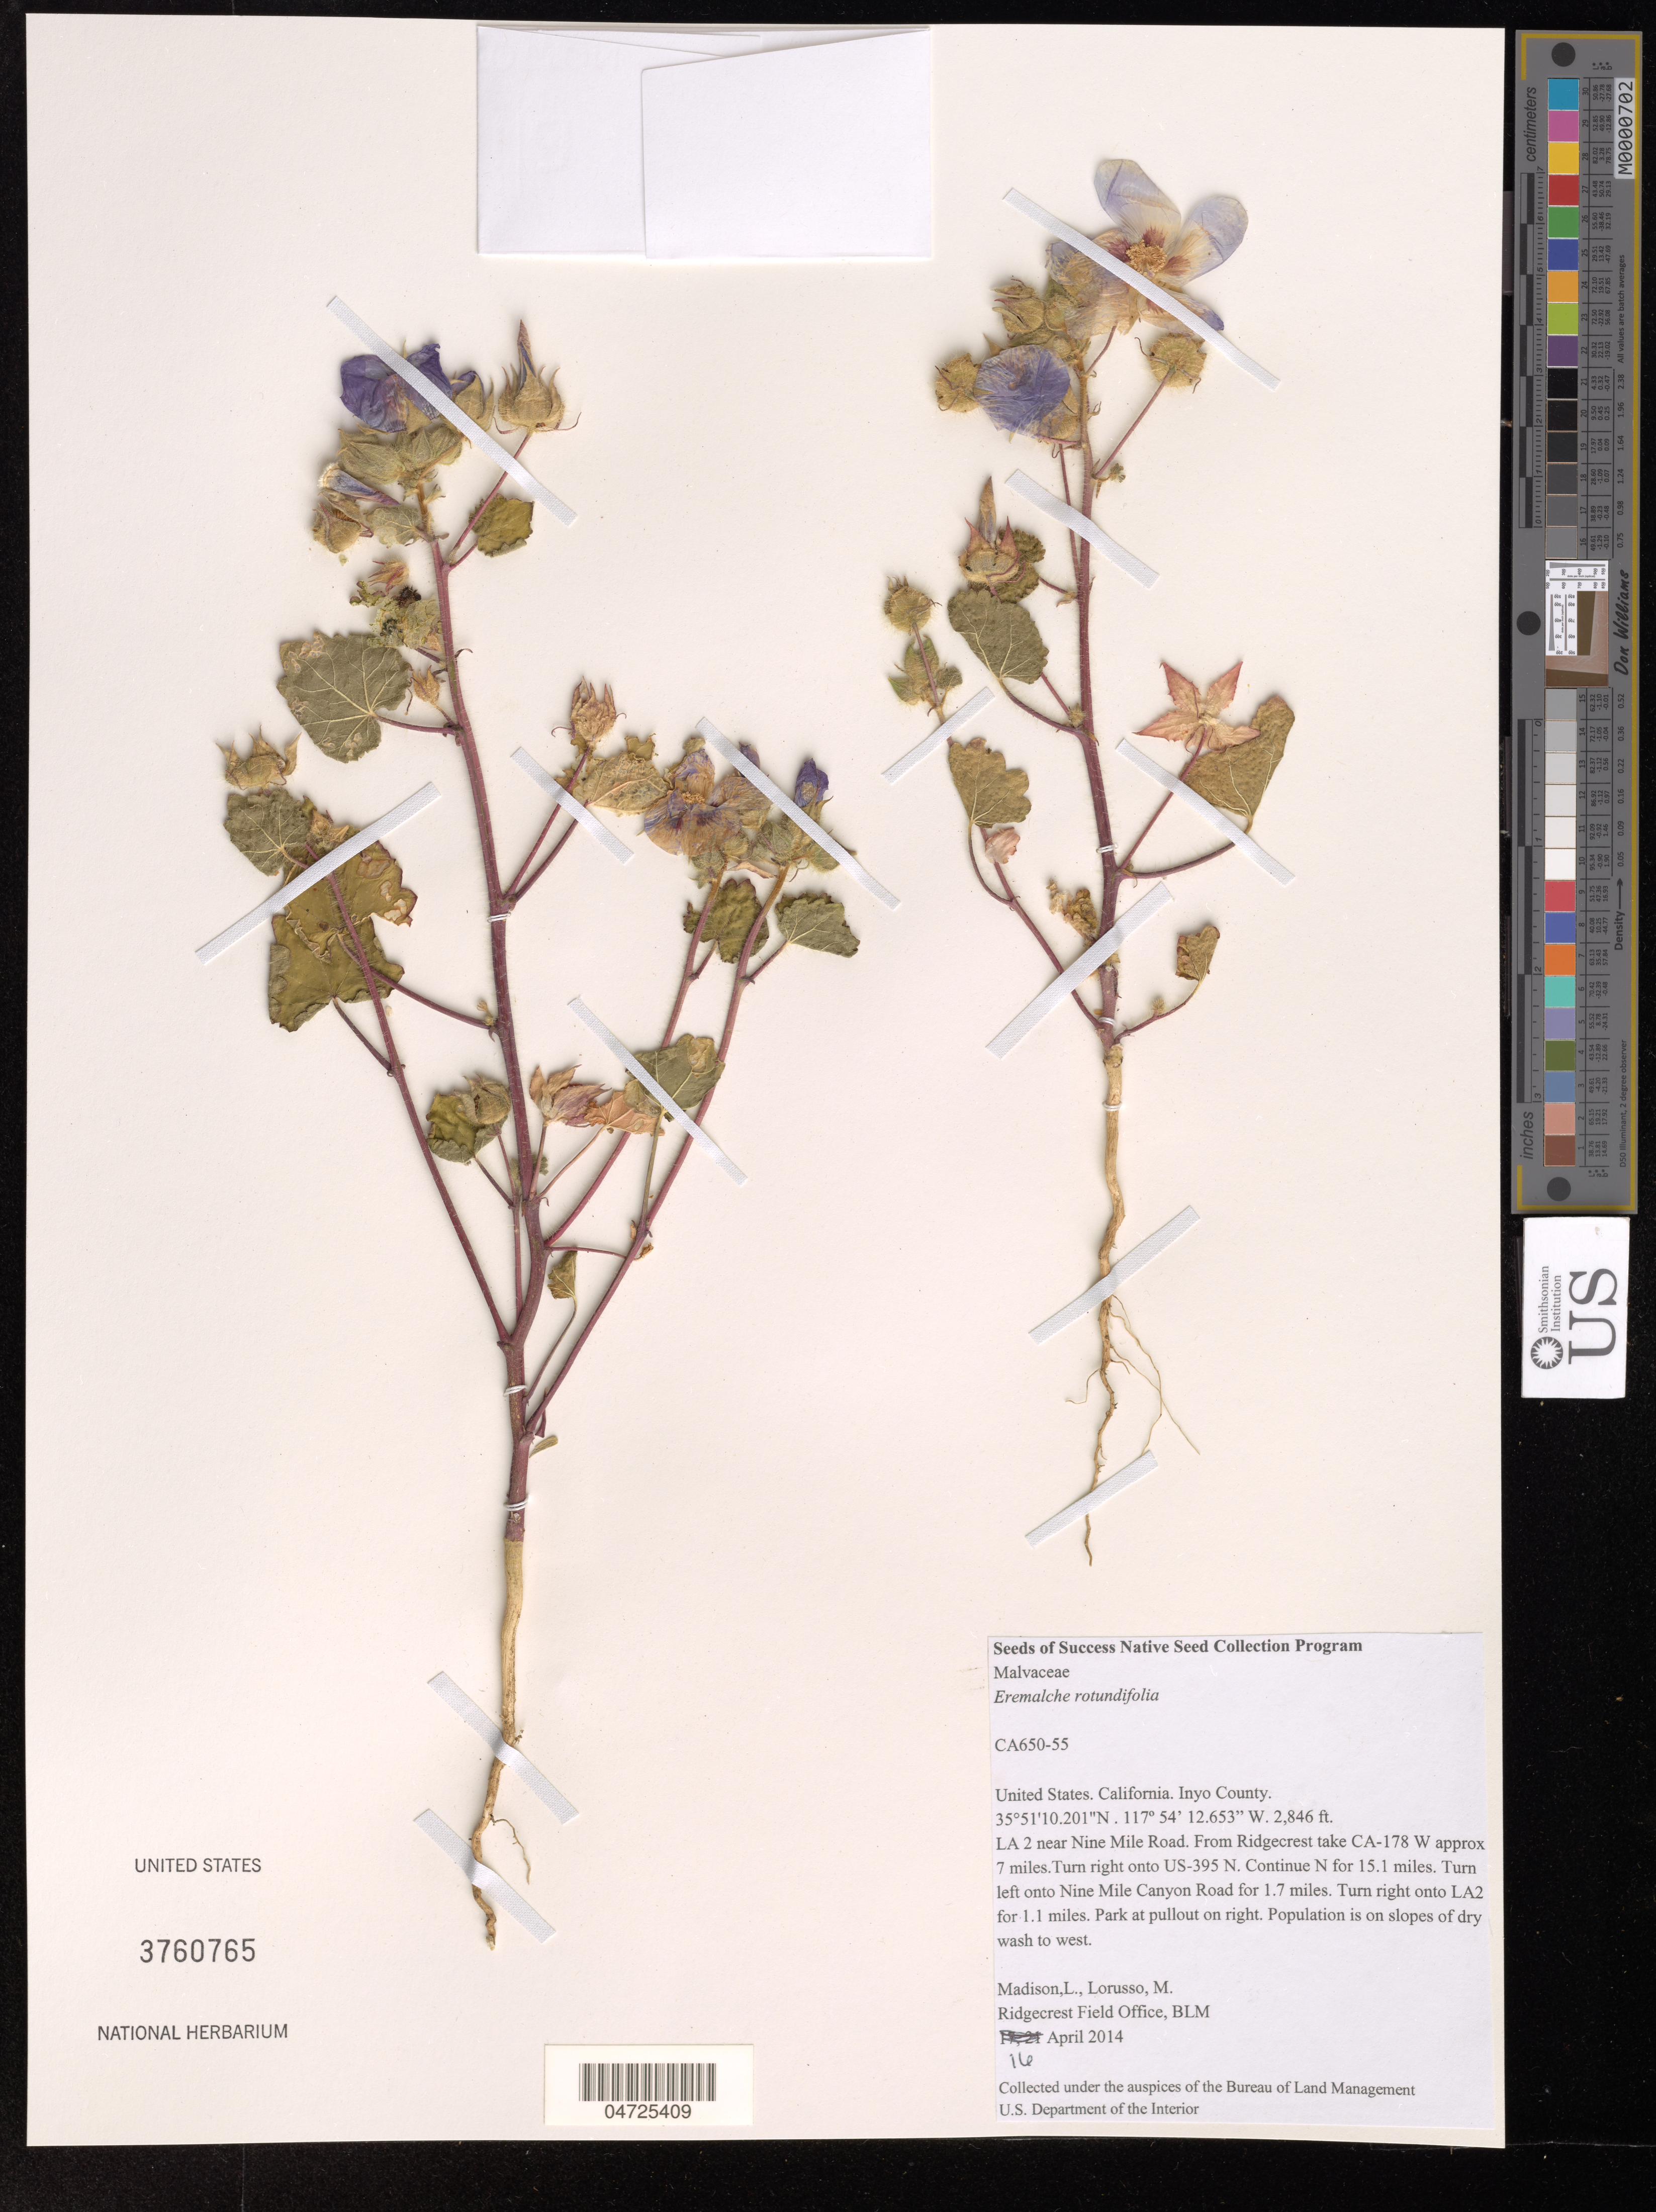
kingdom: Plantae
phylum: Tracheophyta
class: Magnoliopsida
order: Malvales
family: Malvaceae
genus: Eremalche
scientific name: Eremalche rotundifolia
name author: (A. Gray) Greene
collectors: L. Madison & M. Lorusso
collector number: CA650-55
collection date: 2014-04-16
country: United States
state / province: California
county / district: Inyo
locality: Inyo County. LA 2 near Nine Mile Road. From Ridgecrest take CA-178 W approx 7 miles. Turn right onto US-395 N. Continue N for 15.1 miles. Turn left onto Nine Mile Canyon Road for 1.7 miles. Turn right onto LA2 for 1.1 miles. Park at pullout on right.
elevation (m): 867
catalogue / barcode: US 3760765